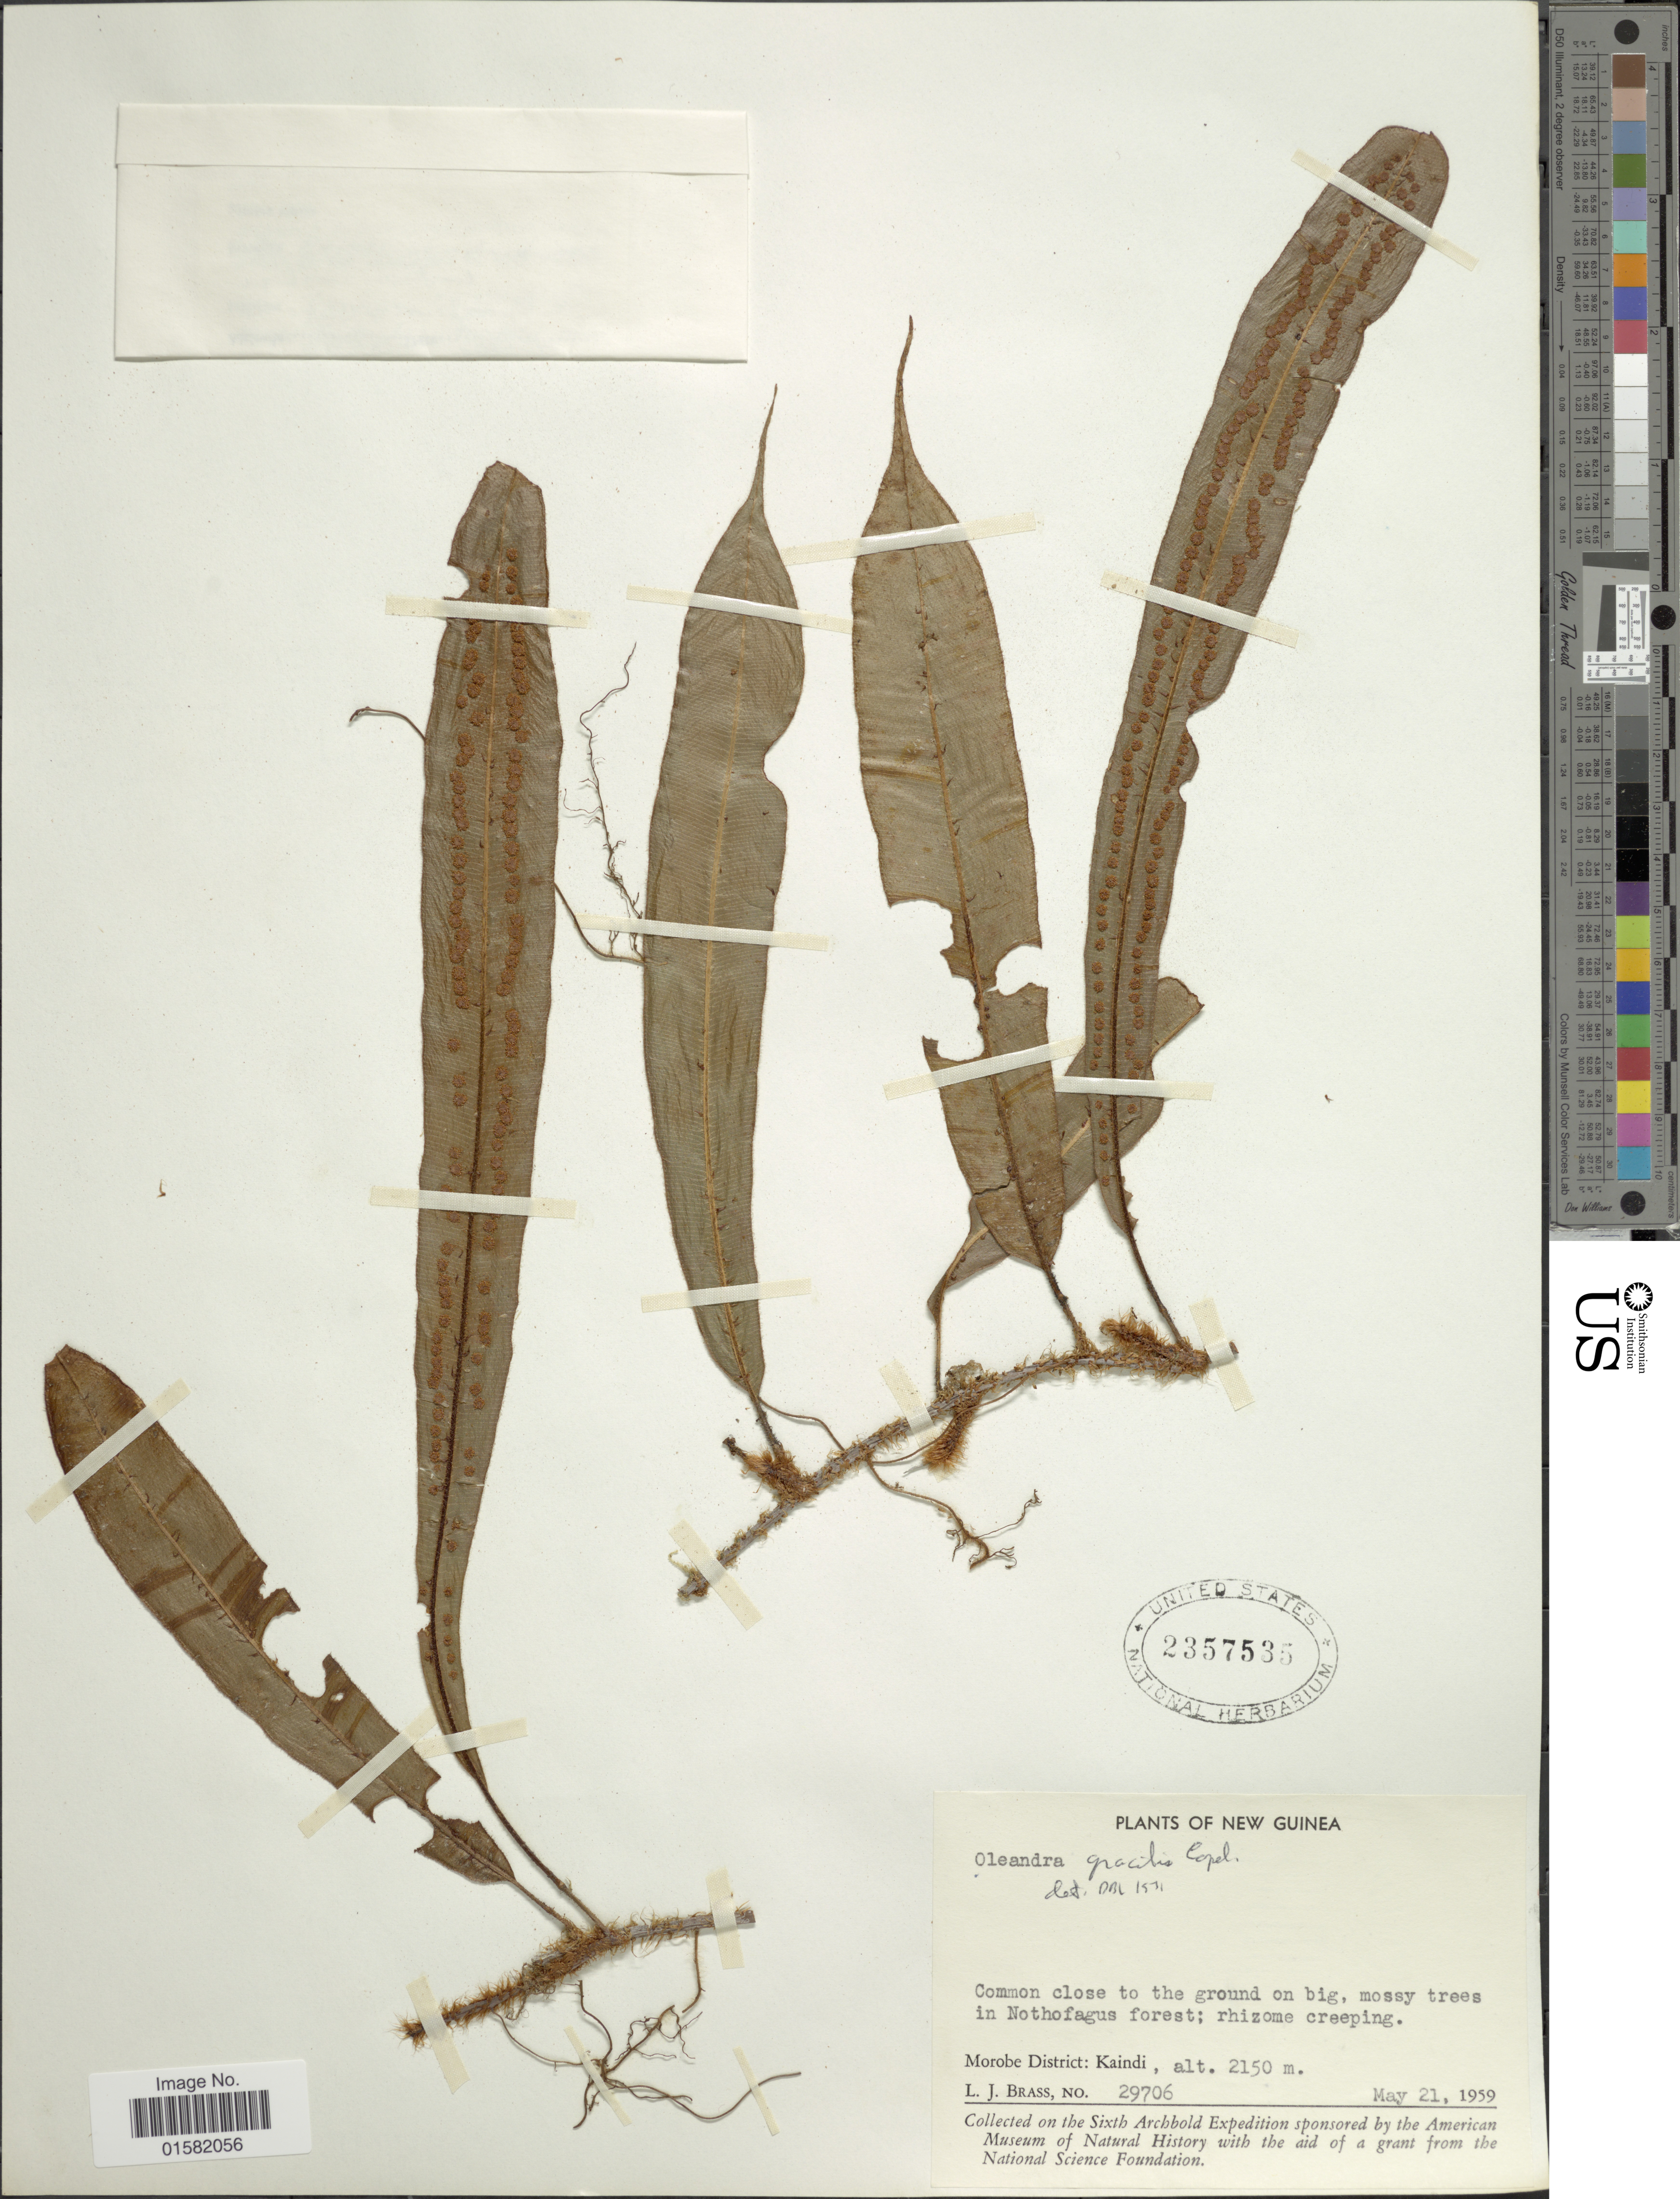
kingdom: Plantae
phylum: Tracheophyta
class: Polypodiopsida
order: Polypodiales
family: Oleandraceae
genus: Oleandra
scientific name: Oleandra gracilis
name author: Copel.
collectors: L. J. Brass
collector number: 29706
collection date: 1959-05-21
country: Papua New Guinea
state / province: Morobe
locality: New Guinea, Morobe District: Kaindi.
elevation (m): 2150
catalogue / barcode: US 2357535